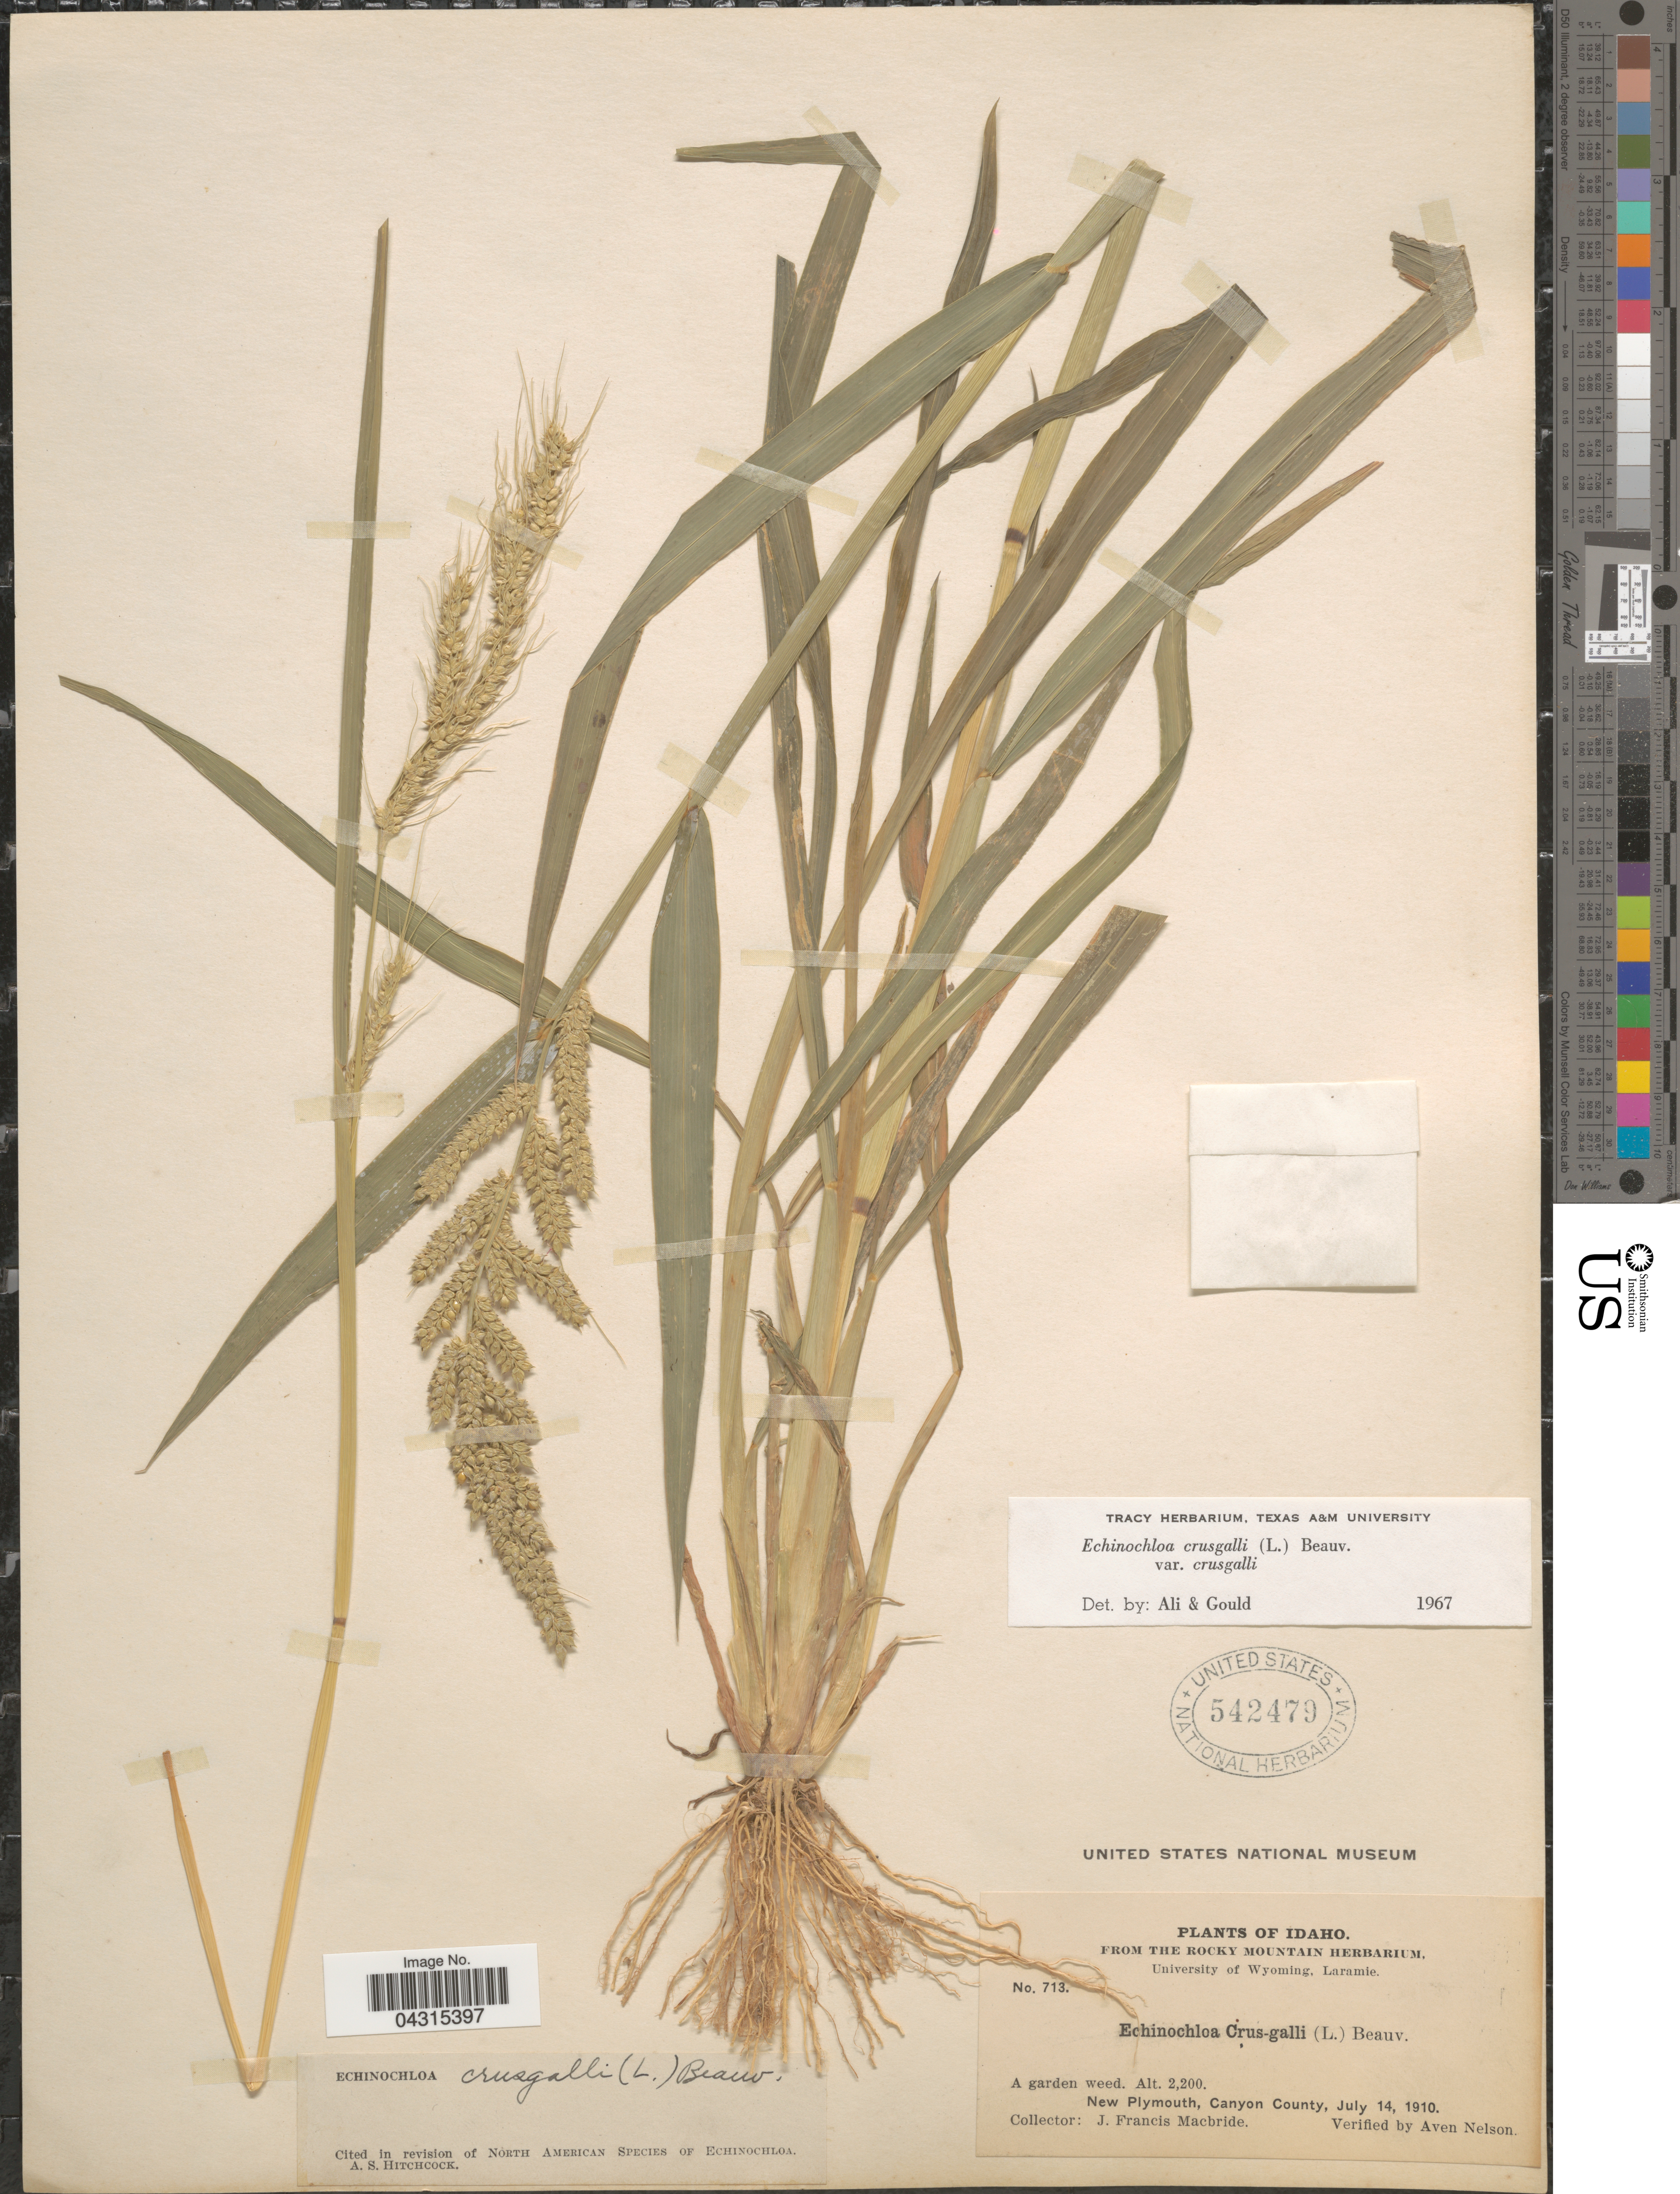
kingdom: Plantae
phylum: Tracheophyta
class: Liliopsida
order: Poales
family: Poaceae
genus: Echinochloa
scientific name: Echinochloa crus-galli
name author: (L.) P. Beauv.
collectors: J. F. Macbride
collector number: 713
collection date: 1910-07-14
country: United States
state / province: Idaho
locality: New Plymouth, Canyon County.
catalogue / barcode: US 542479